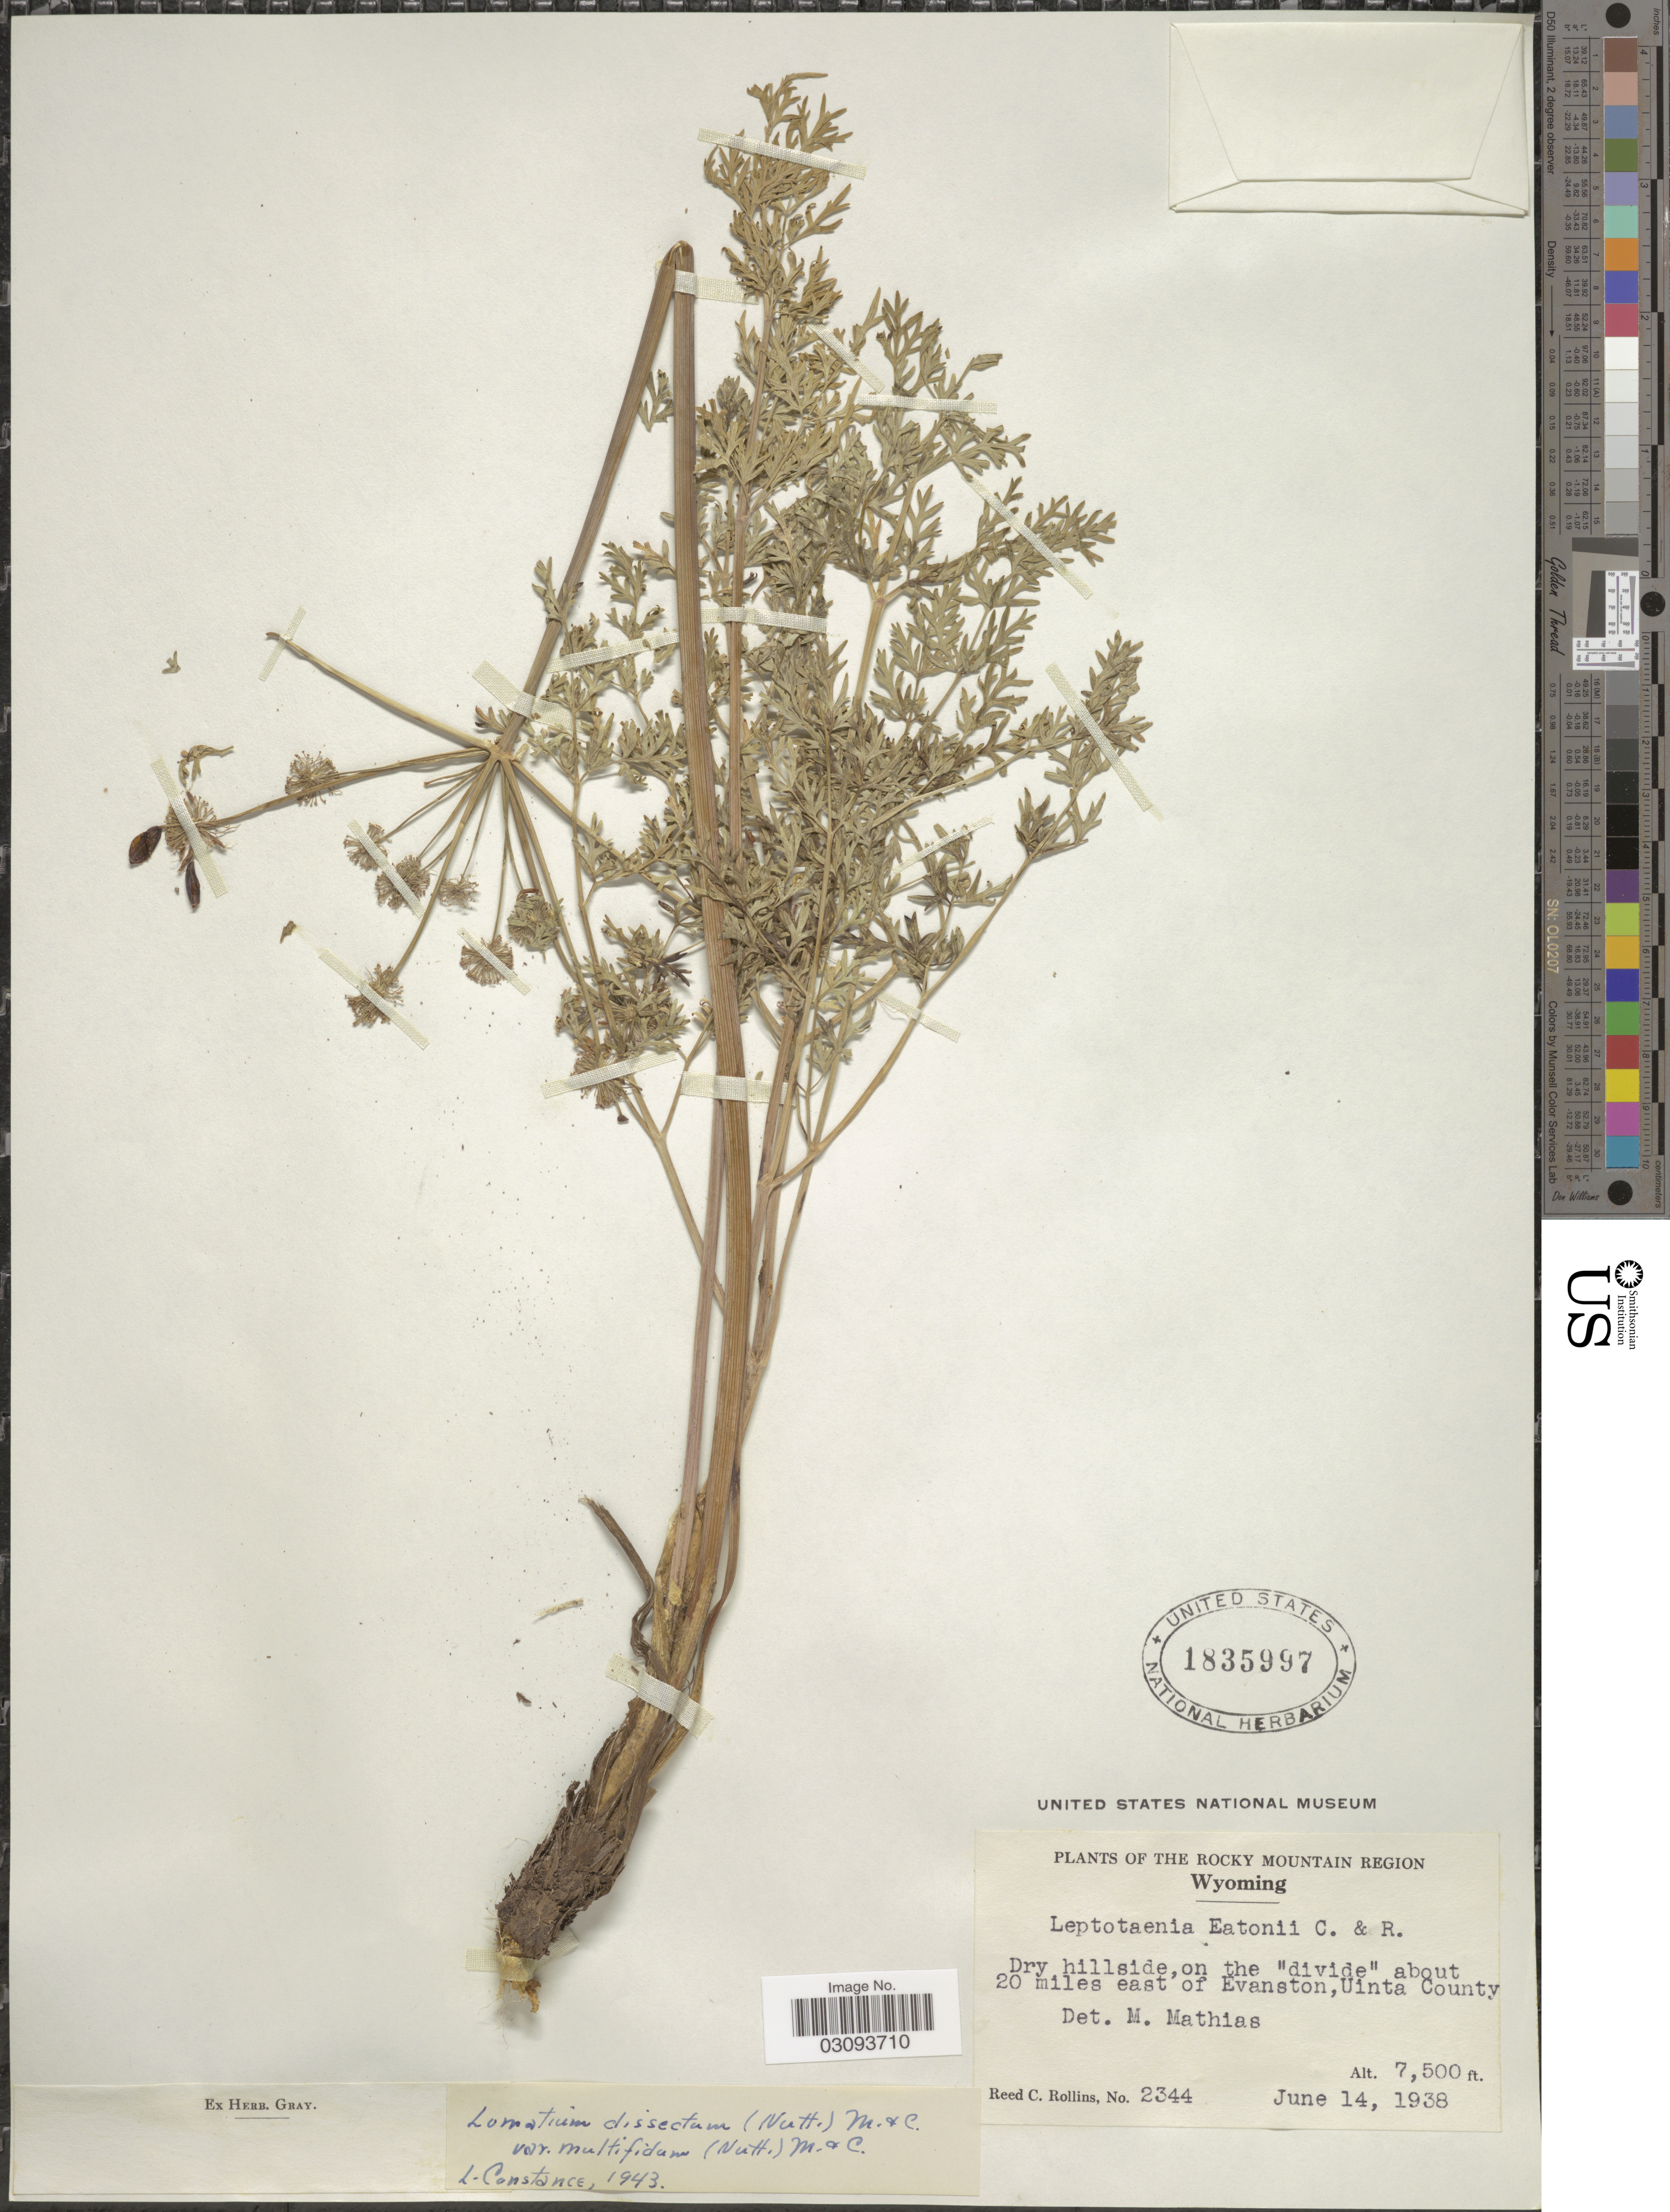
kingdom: Plantae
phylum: Tracheophyta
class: Magnoliopsida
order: Apiales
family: Apiaceae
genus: Lomatium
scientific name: Lomatium dissectum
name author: (Nutt.) Mathias & Constance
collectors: R. C. Rollins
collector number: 2344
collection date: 1938-06-14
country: United States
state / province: Wyoming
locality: The Rocky Mountain Region. Dry hillside, on the 'divide' about 20 miles east of Evanston, Uinta County.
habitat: dry hillside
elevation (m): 2286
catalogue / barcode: US 1835997